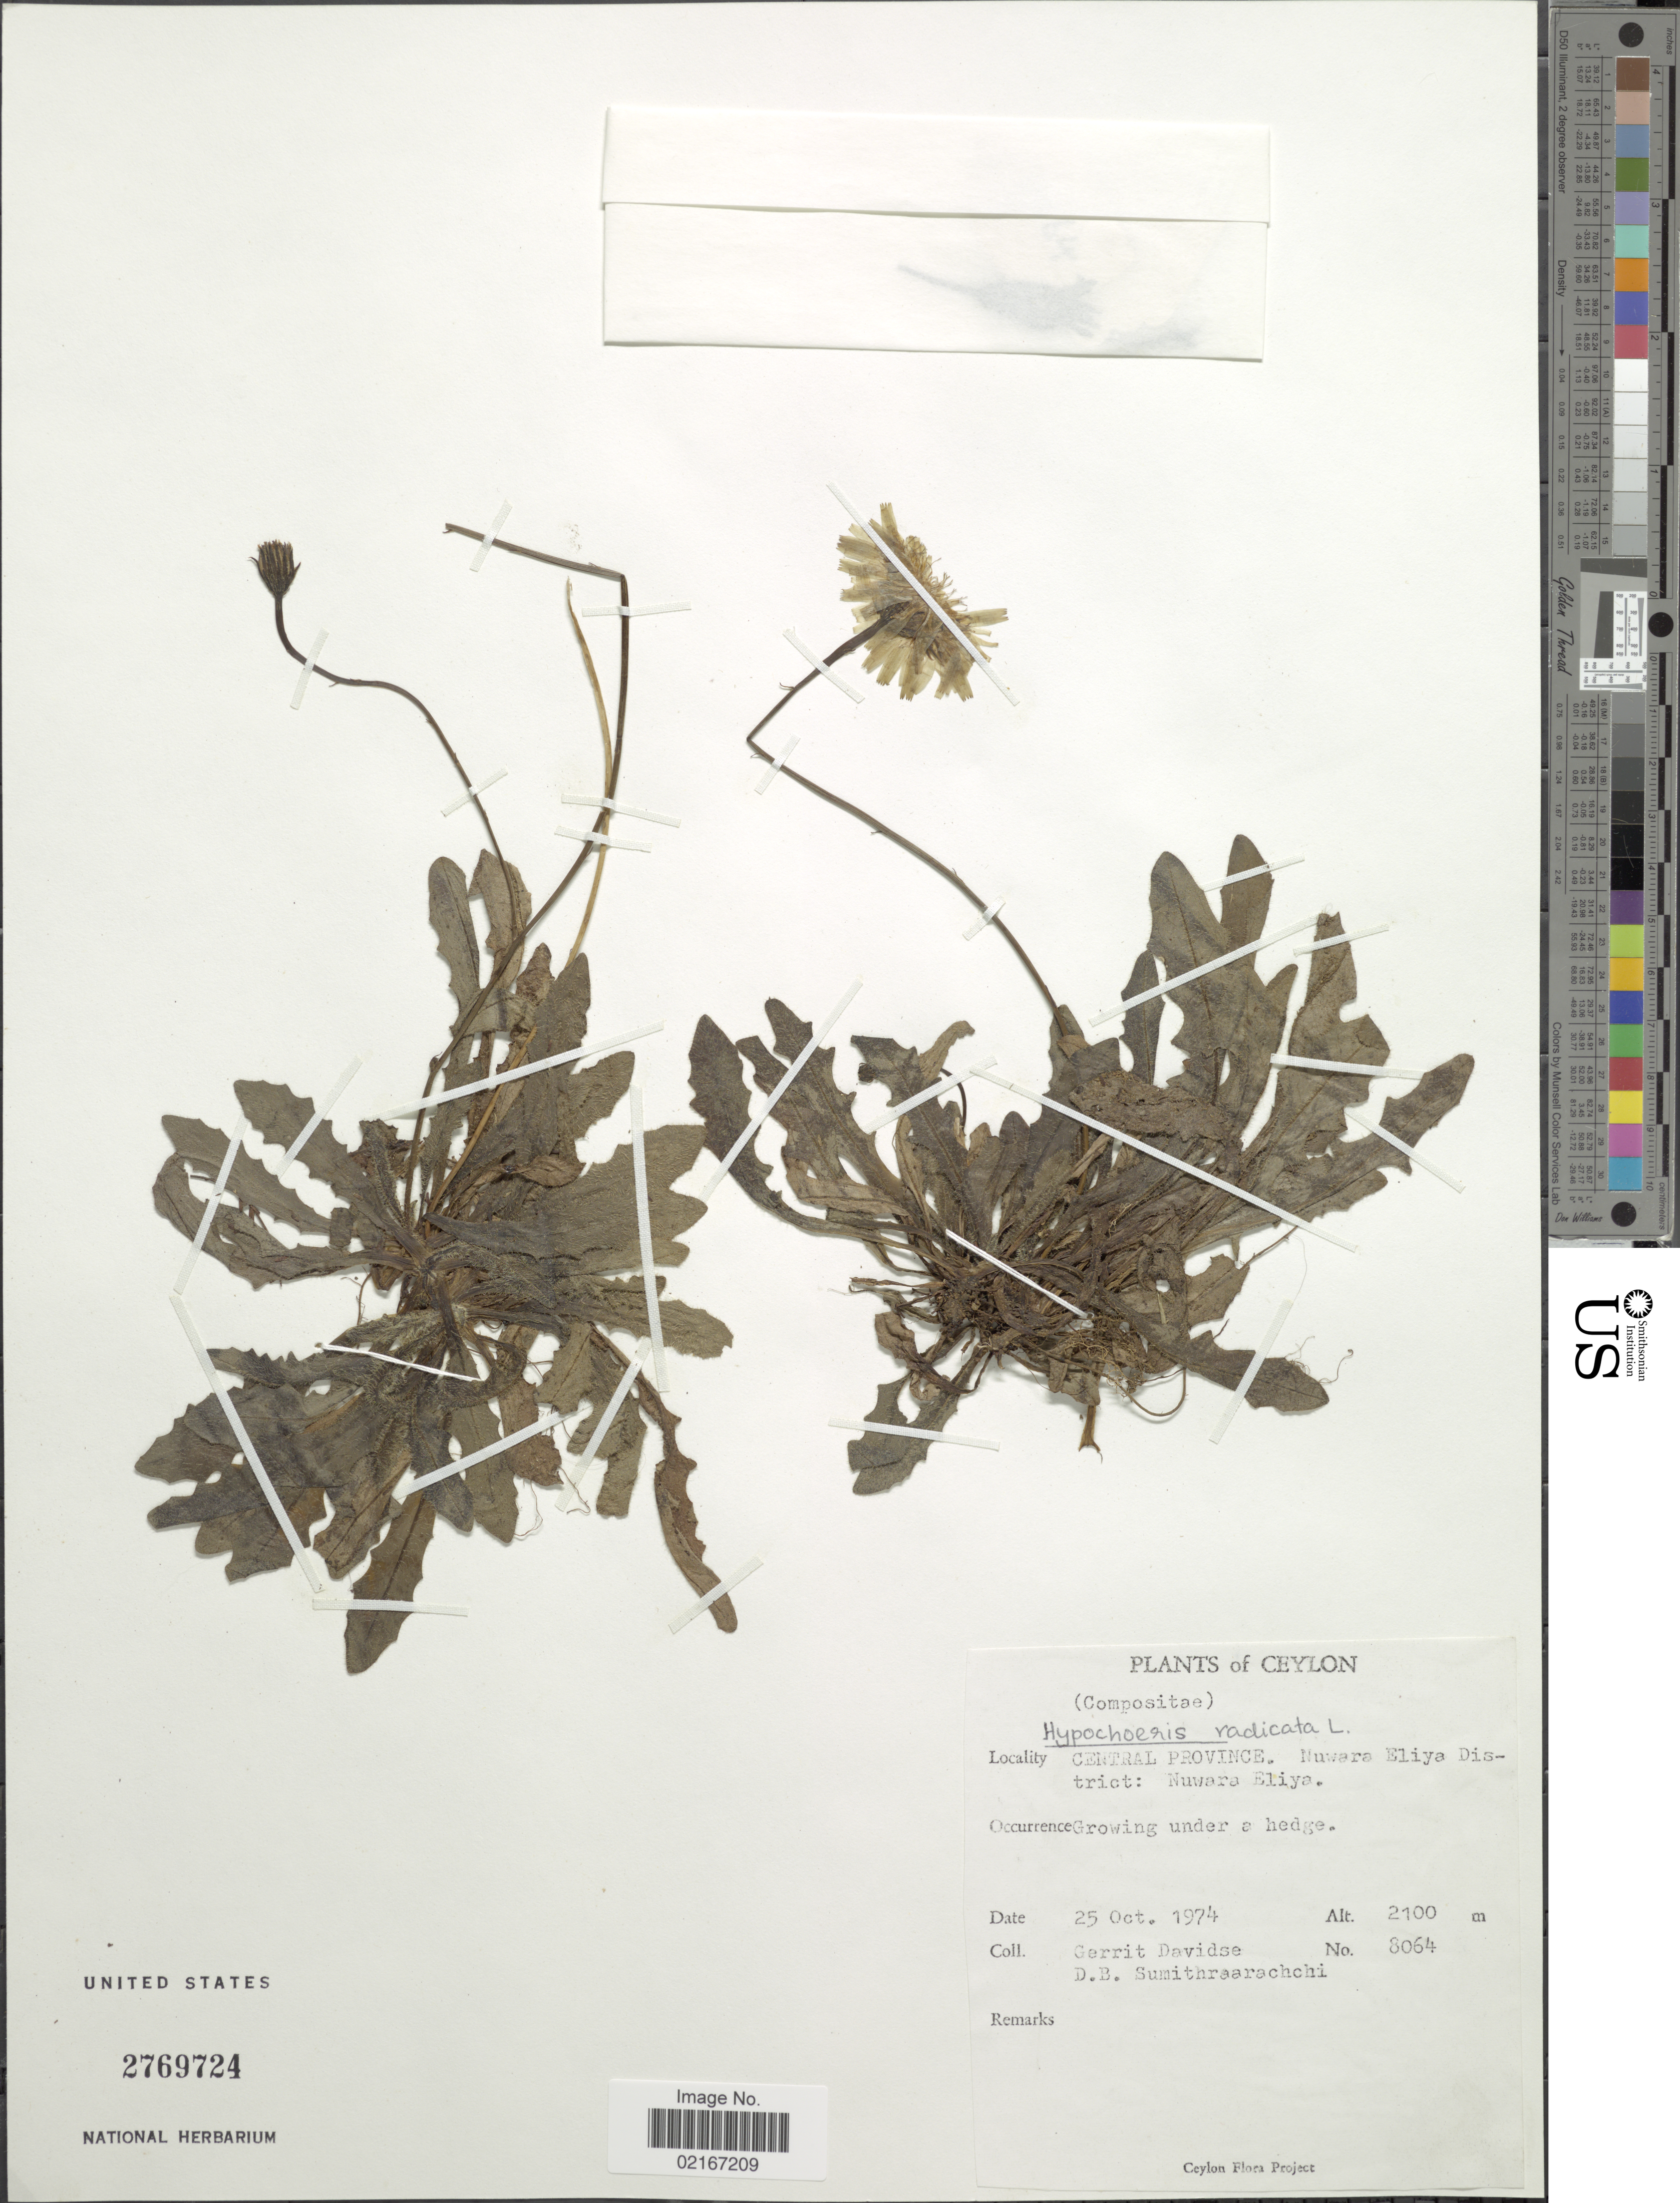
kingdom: Plantae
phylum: Tracheophyta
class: Magnoliopsida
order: Asterales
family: Asteraceae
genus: Hypochaeris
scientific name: Hypochaeris radicata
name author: L.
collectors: G. Davidse & D. B. Sumithraarachchi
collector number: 8064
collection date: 1974-10-25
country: Sri Lanka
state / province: Central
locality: Ceylon, Nuwara Eliya District, Nuwara Eliya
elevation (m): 2100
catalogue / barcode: US 2769724